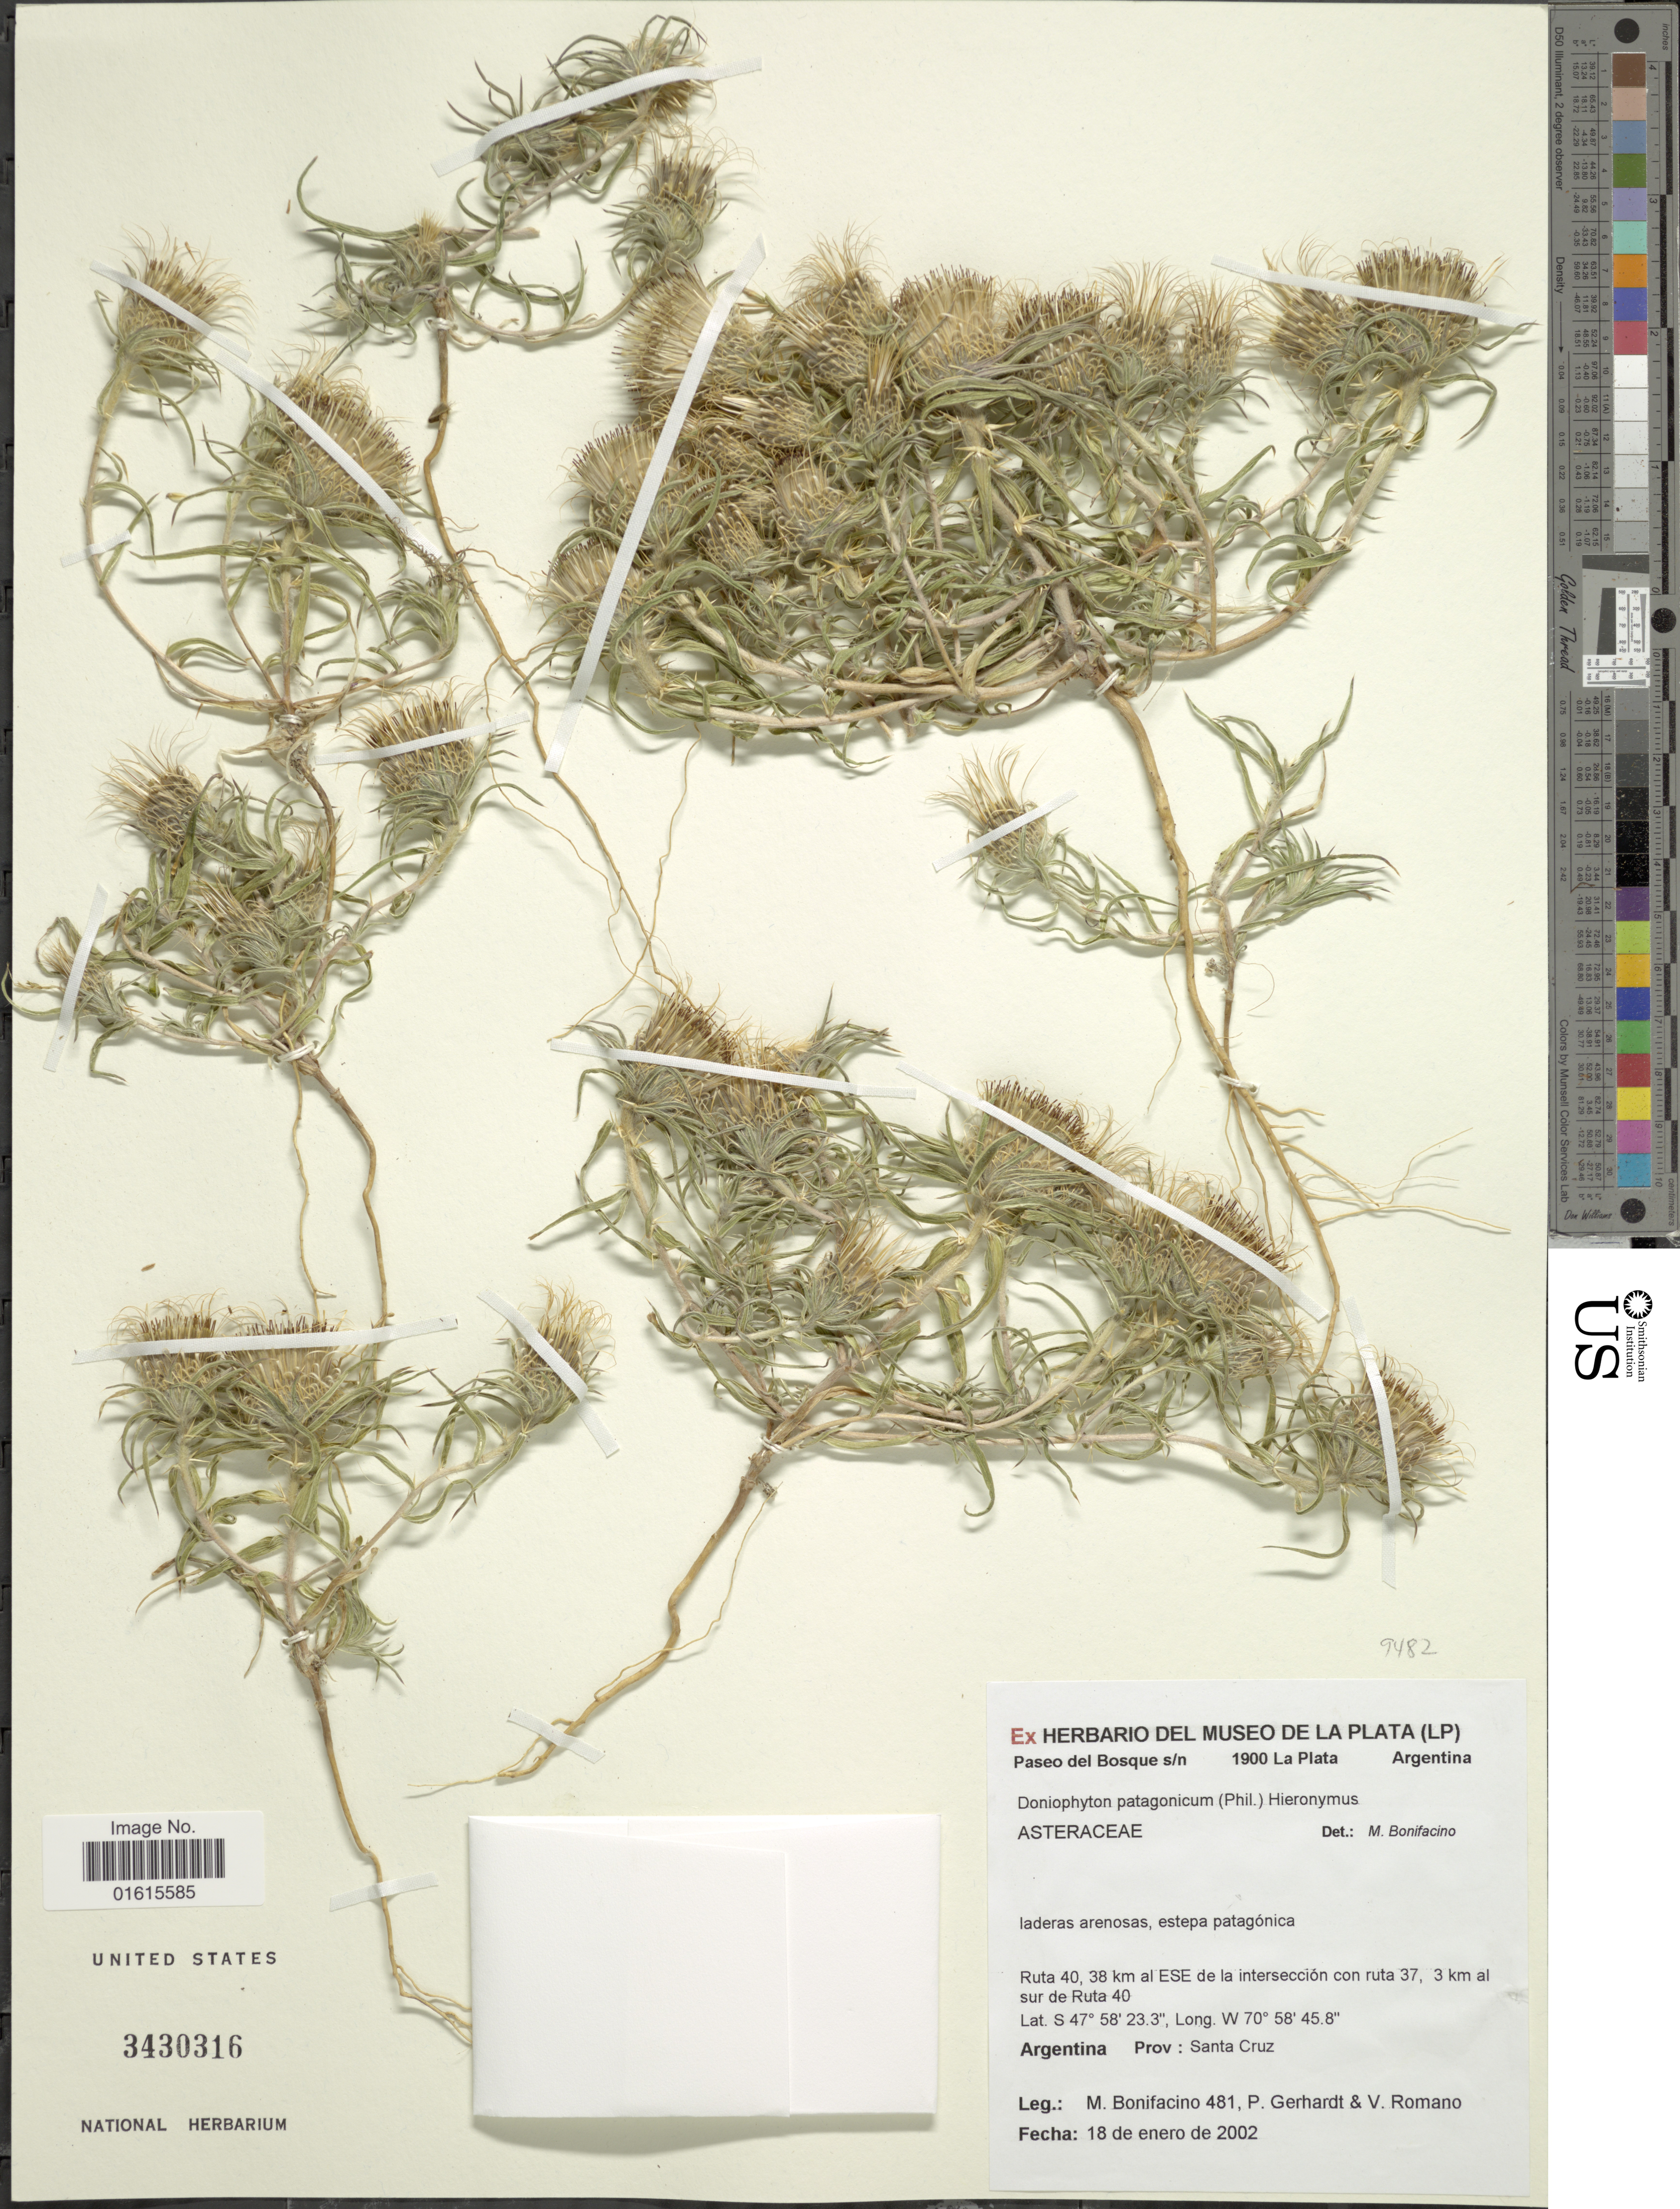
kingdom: Plantae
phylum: Tracheophyta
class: Magnoliopsida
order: Asterales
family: Asteraceae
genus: Doniophyton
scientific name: Doniophyton patagonicum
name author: (Phil.) Cabrera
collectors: M. Bonifacino, P. Gerhardt & V. Romano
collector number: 0481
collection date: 2002-01-18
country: Argentina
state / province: Santa Cruz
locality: Ruta 40. 38 km al ESE de la interseccion con ruta 37, 3 km al sur de Ruta 40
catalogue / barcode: US 3430316